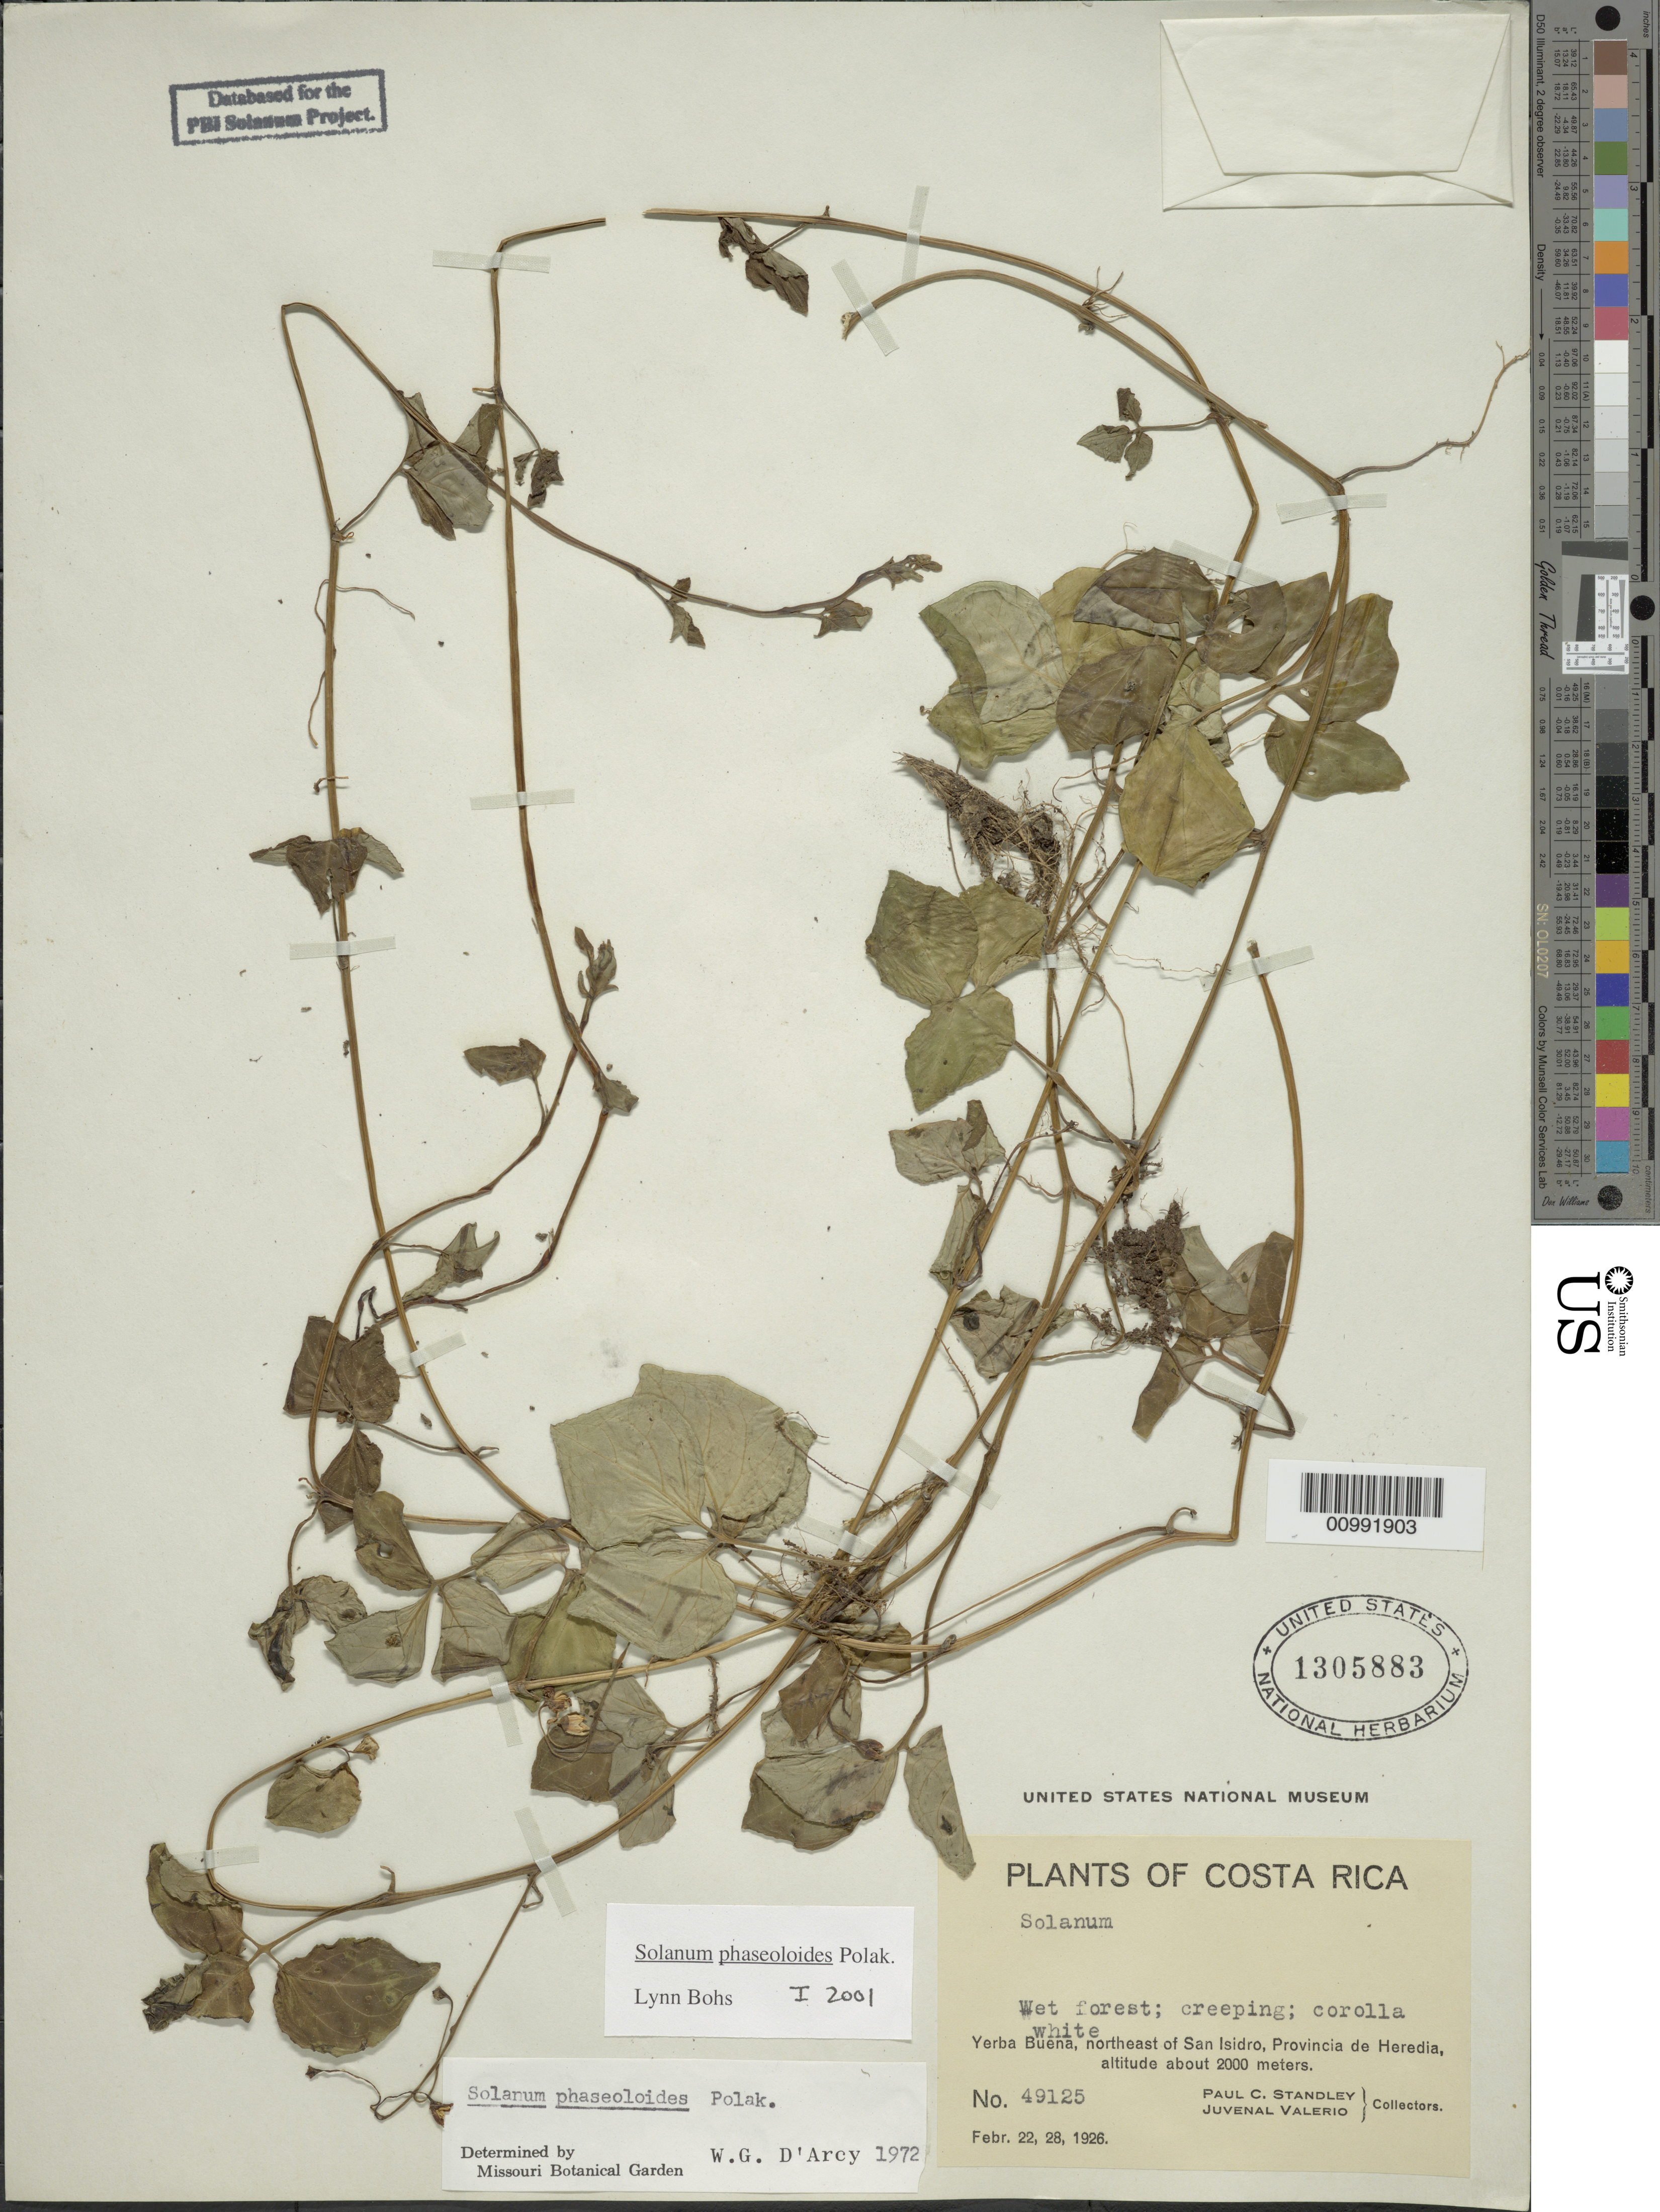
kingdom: Plantae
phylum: Tracheophyta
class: Magnoliopsida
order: Solanales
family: Solanaceae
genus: Solanum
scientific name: Solanum phaseoloides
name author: Pol.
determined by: Bohs, L. A.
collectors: P. C. Standley & J. Valerio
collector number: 49125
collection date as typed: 22 Feb 1926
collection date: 1926-02-22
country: Costa Rica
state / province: Heredia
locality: Northeast of San Isidro.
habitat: Wet forest.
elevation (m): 2000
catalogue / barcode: US 1305883